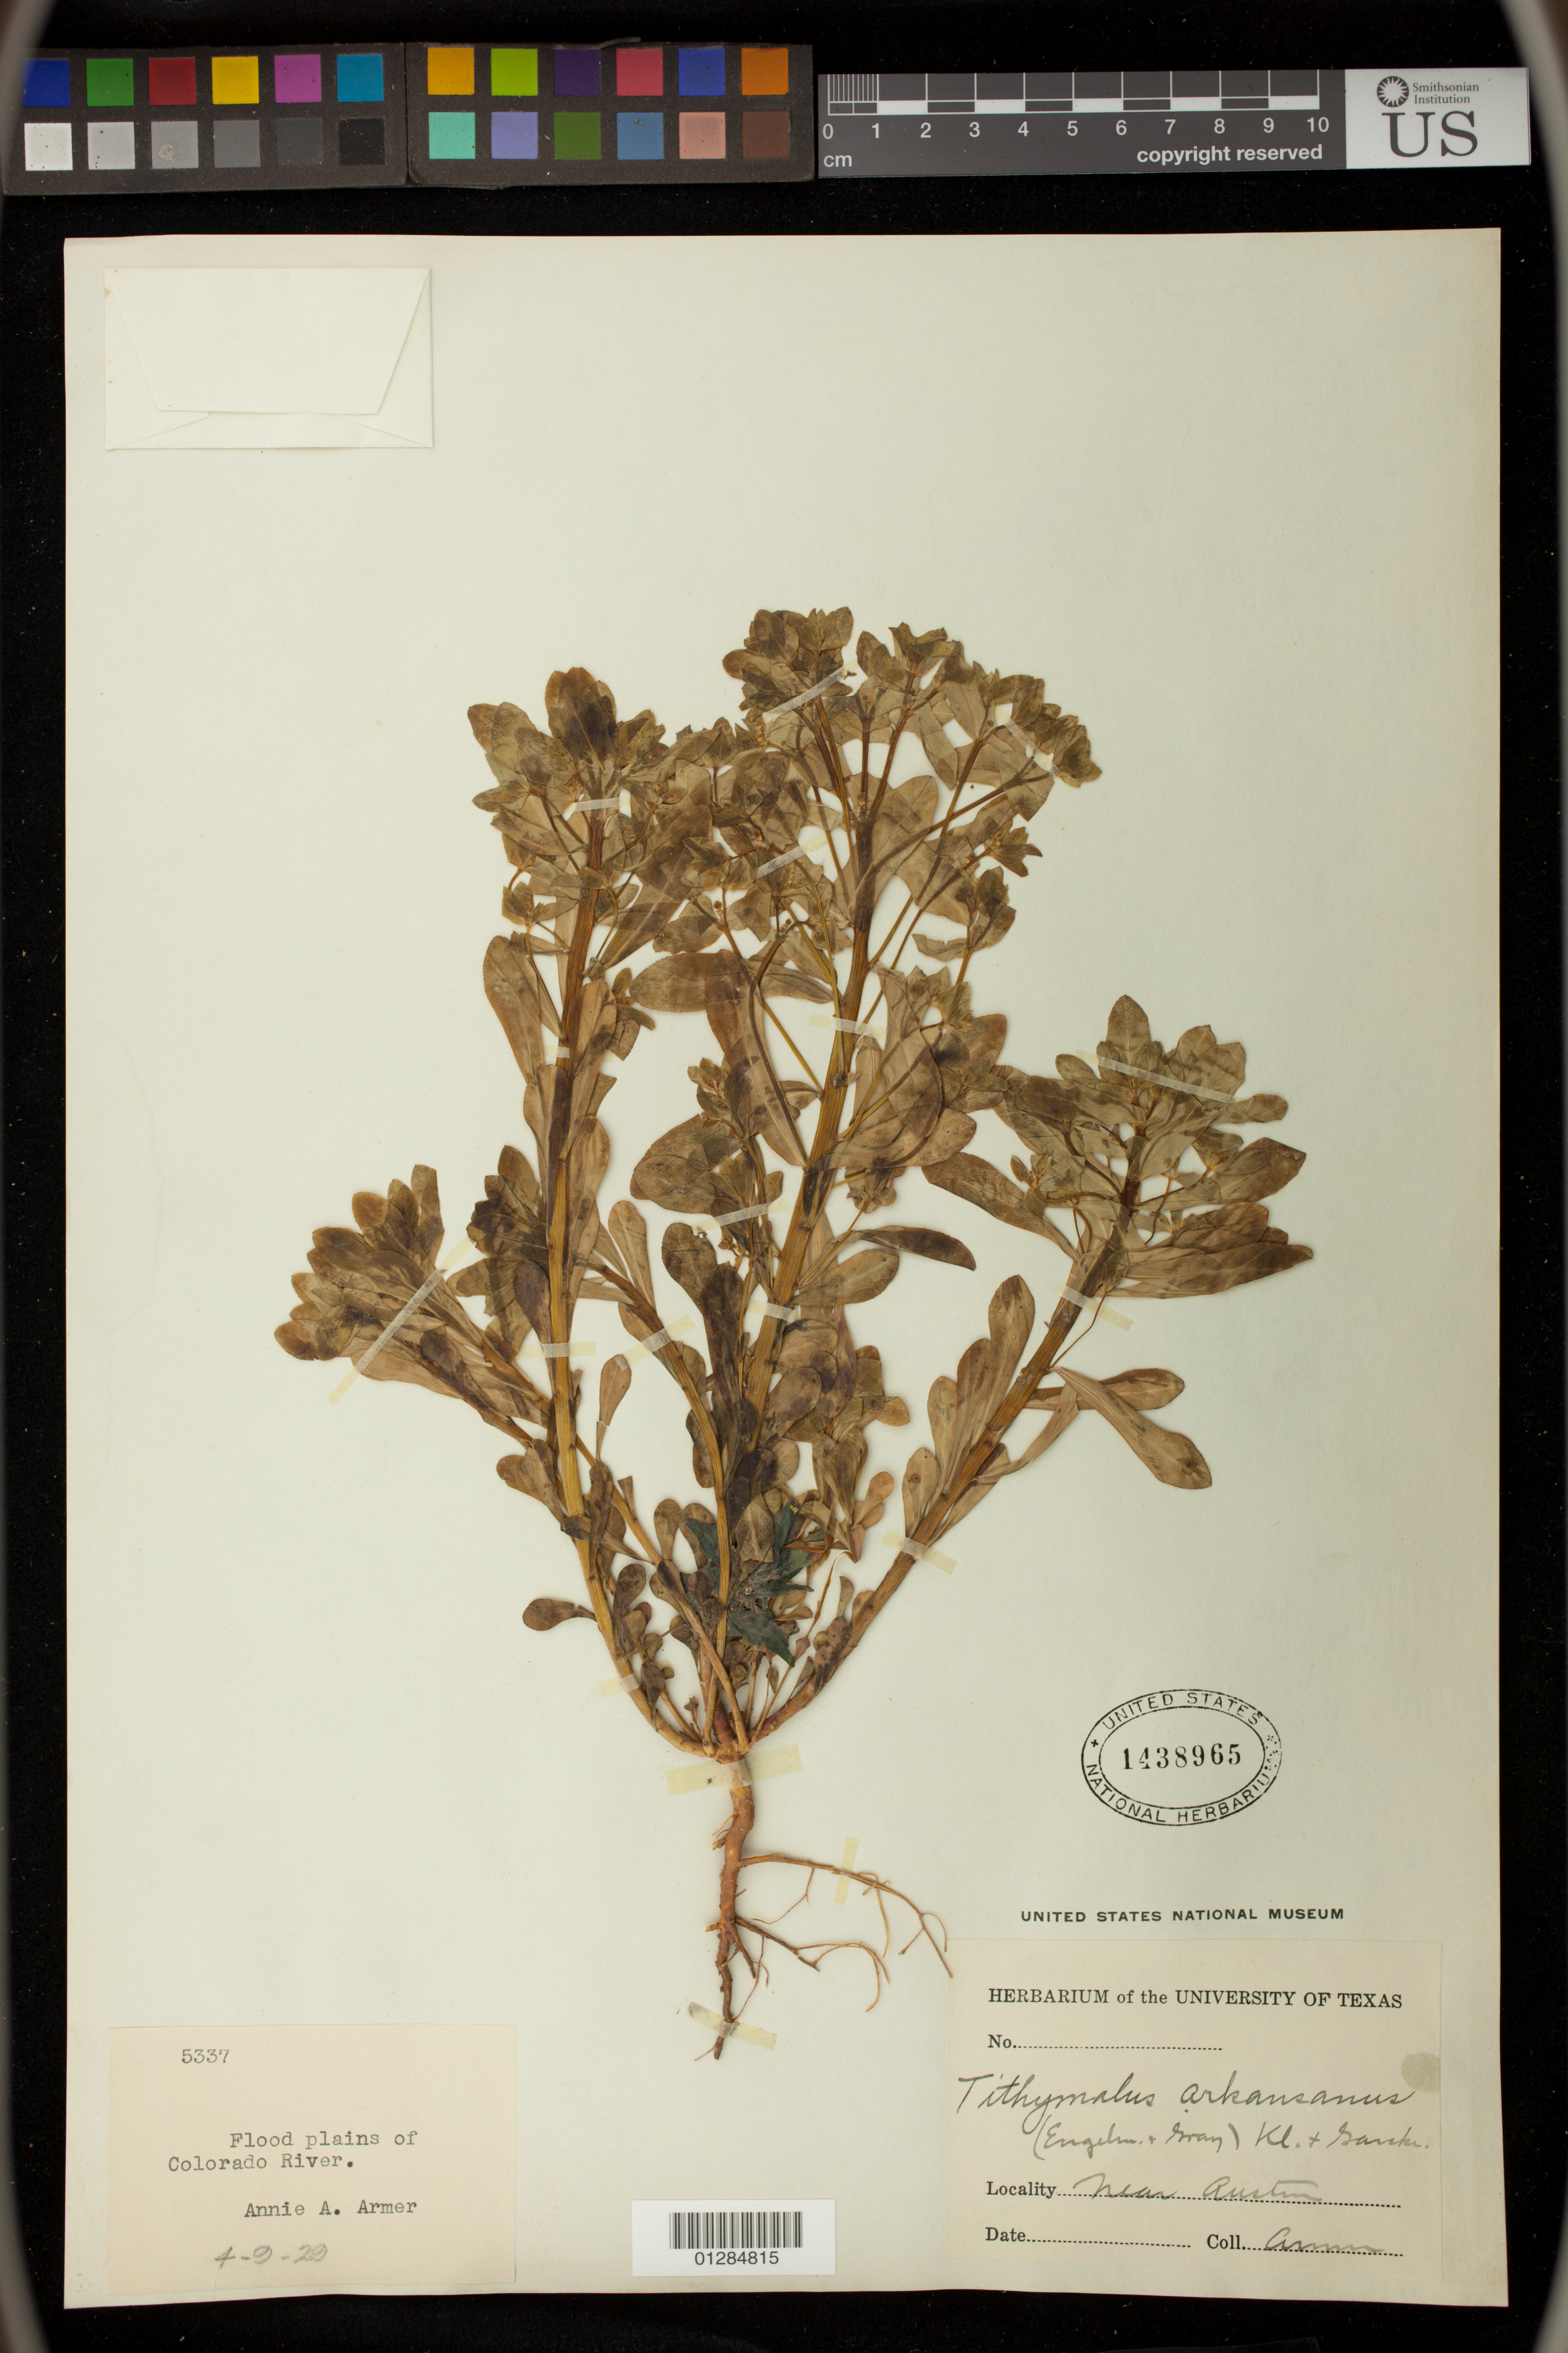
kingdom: Plantae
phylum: Tracheophyta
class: Magnoliopsida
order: Malpighiales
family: Euphorbiaceae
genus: Euphorbia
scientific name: Euphorbia spathulata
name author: Lam.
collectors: A. Armer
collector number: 5337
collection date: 1929-04-09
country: United States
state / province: Texas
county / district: Travis County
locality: near Austin, Flood plains of Colorado River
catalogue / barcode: US 1438965